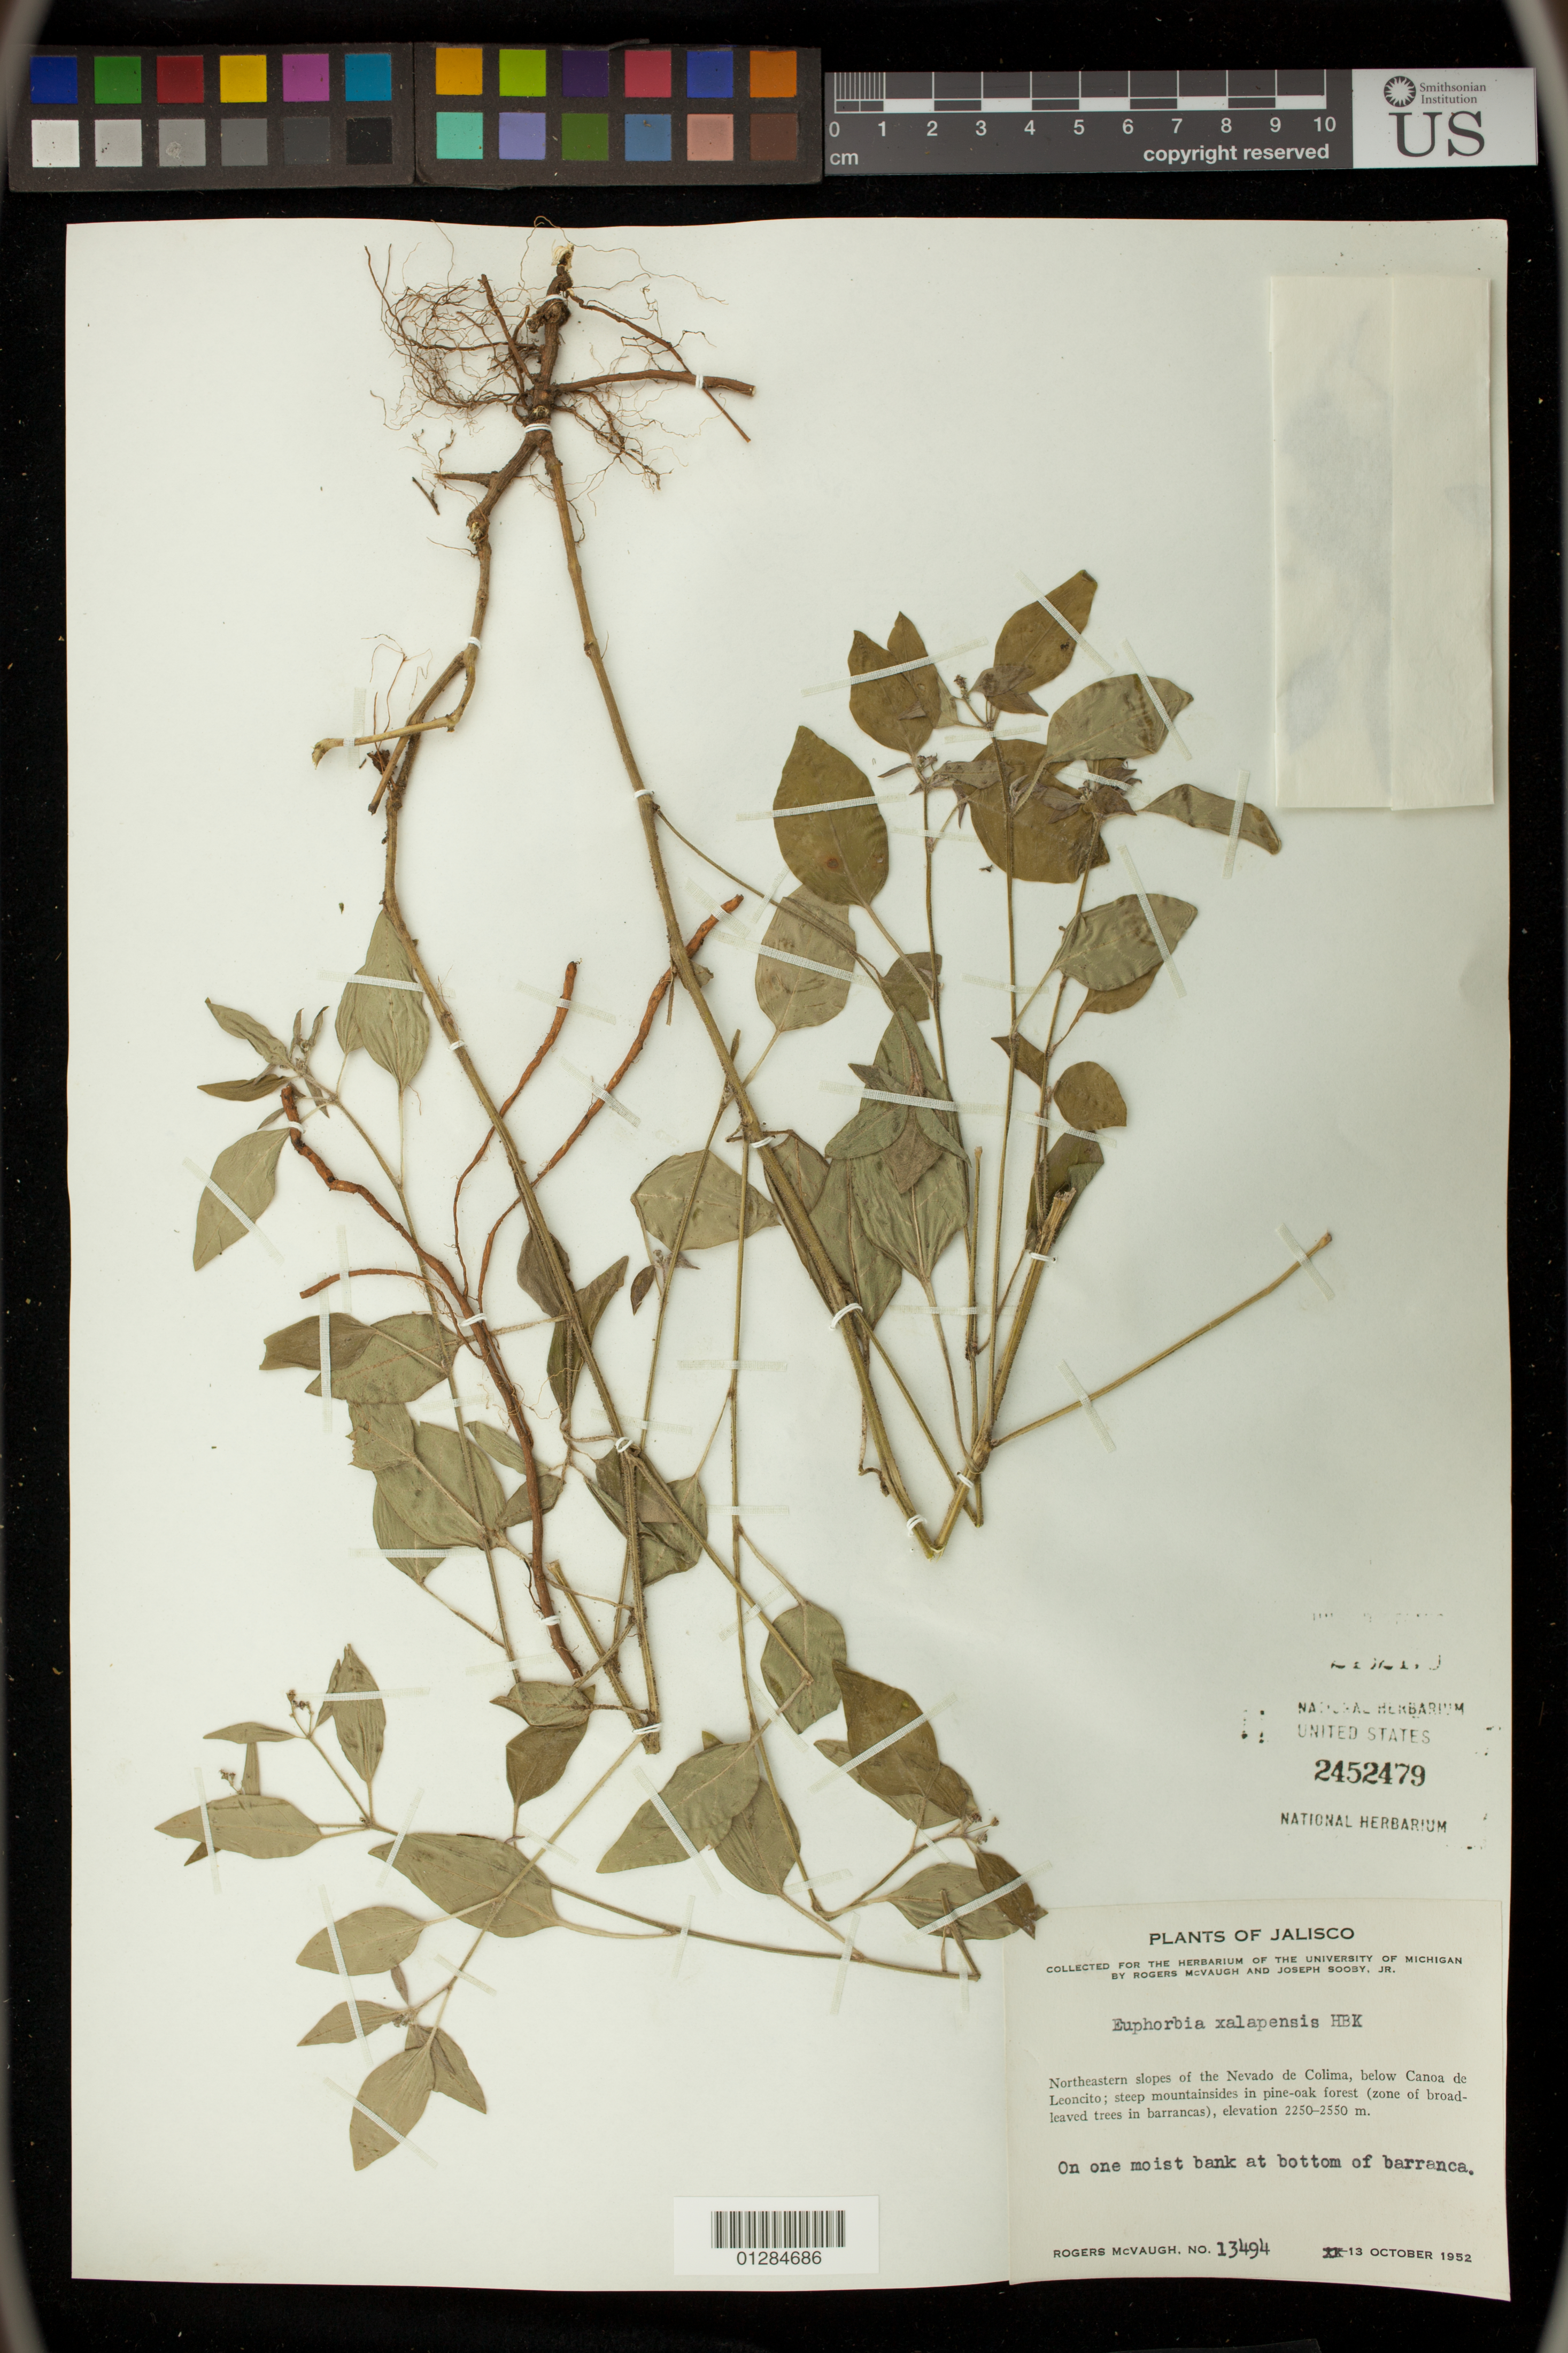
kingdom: Plantae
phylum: Tracheophyta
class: Magnoliopsida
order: Malpighiales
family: Euphorbiaceae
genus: Euphorbia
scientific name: Euphorbia xalapensis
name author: Kunth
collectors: R. McVaugh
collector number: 13494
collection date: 1952-10-13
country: Mexico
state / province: Jalisco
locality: Northeastern slopes of Nevado de Colima, below Canoa de Leoncito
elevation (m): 2250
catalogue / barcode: US 2452479